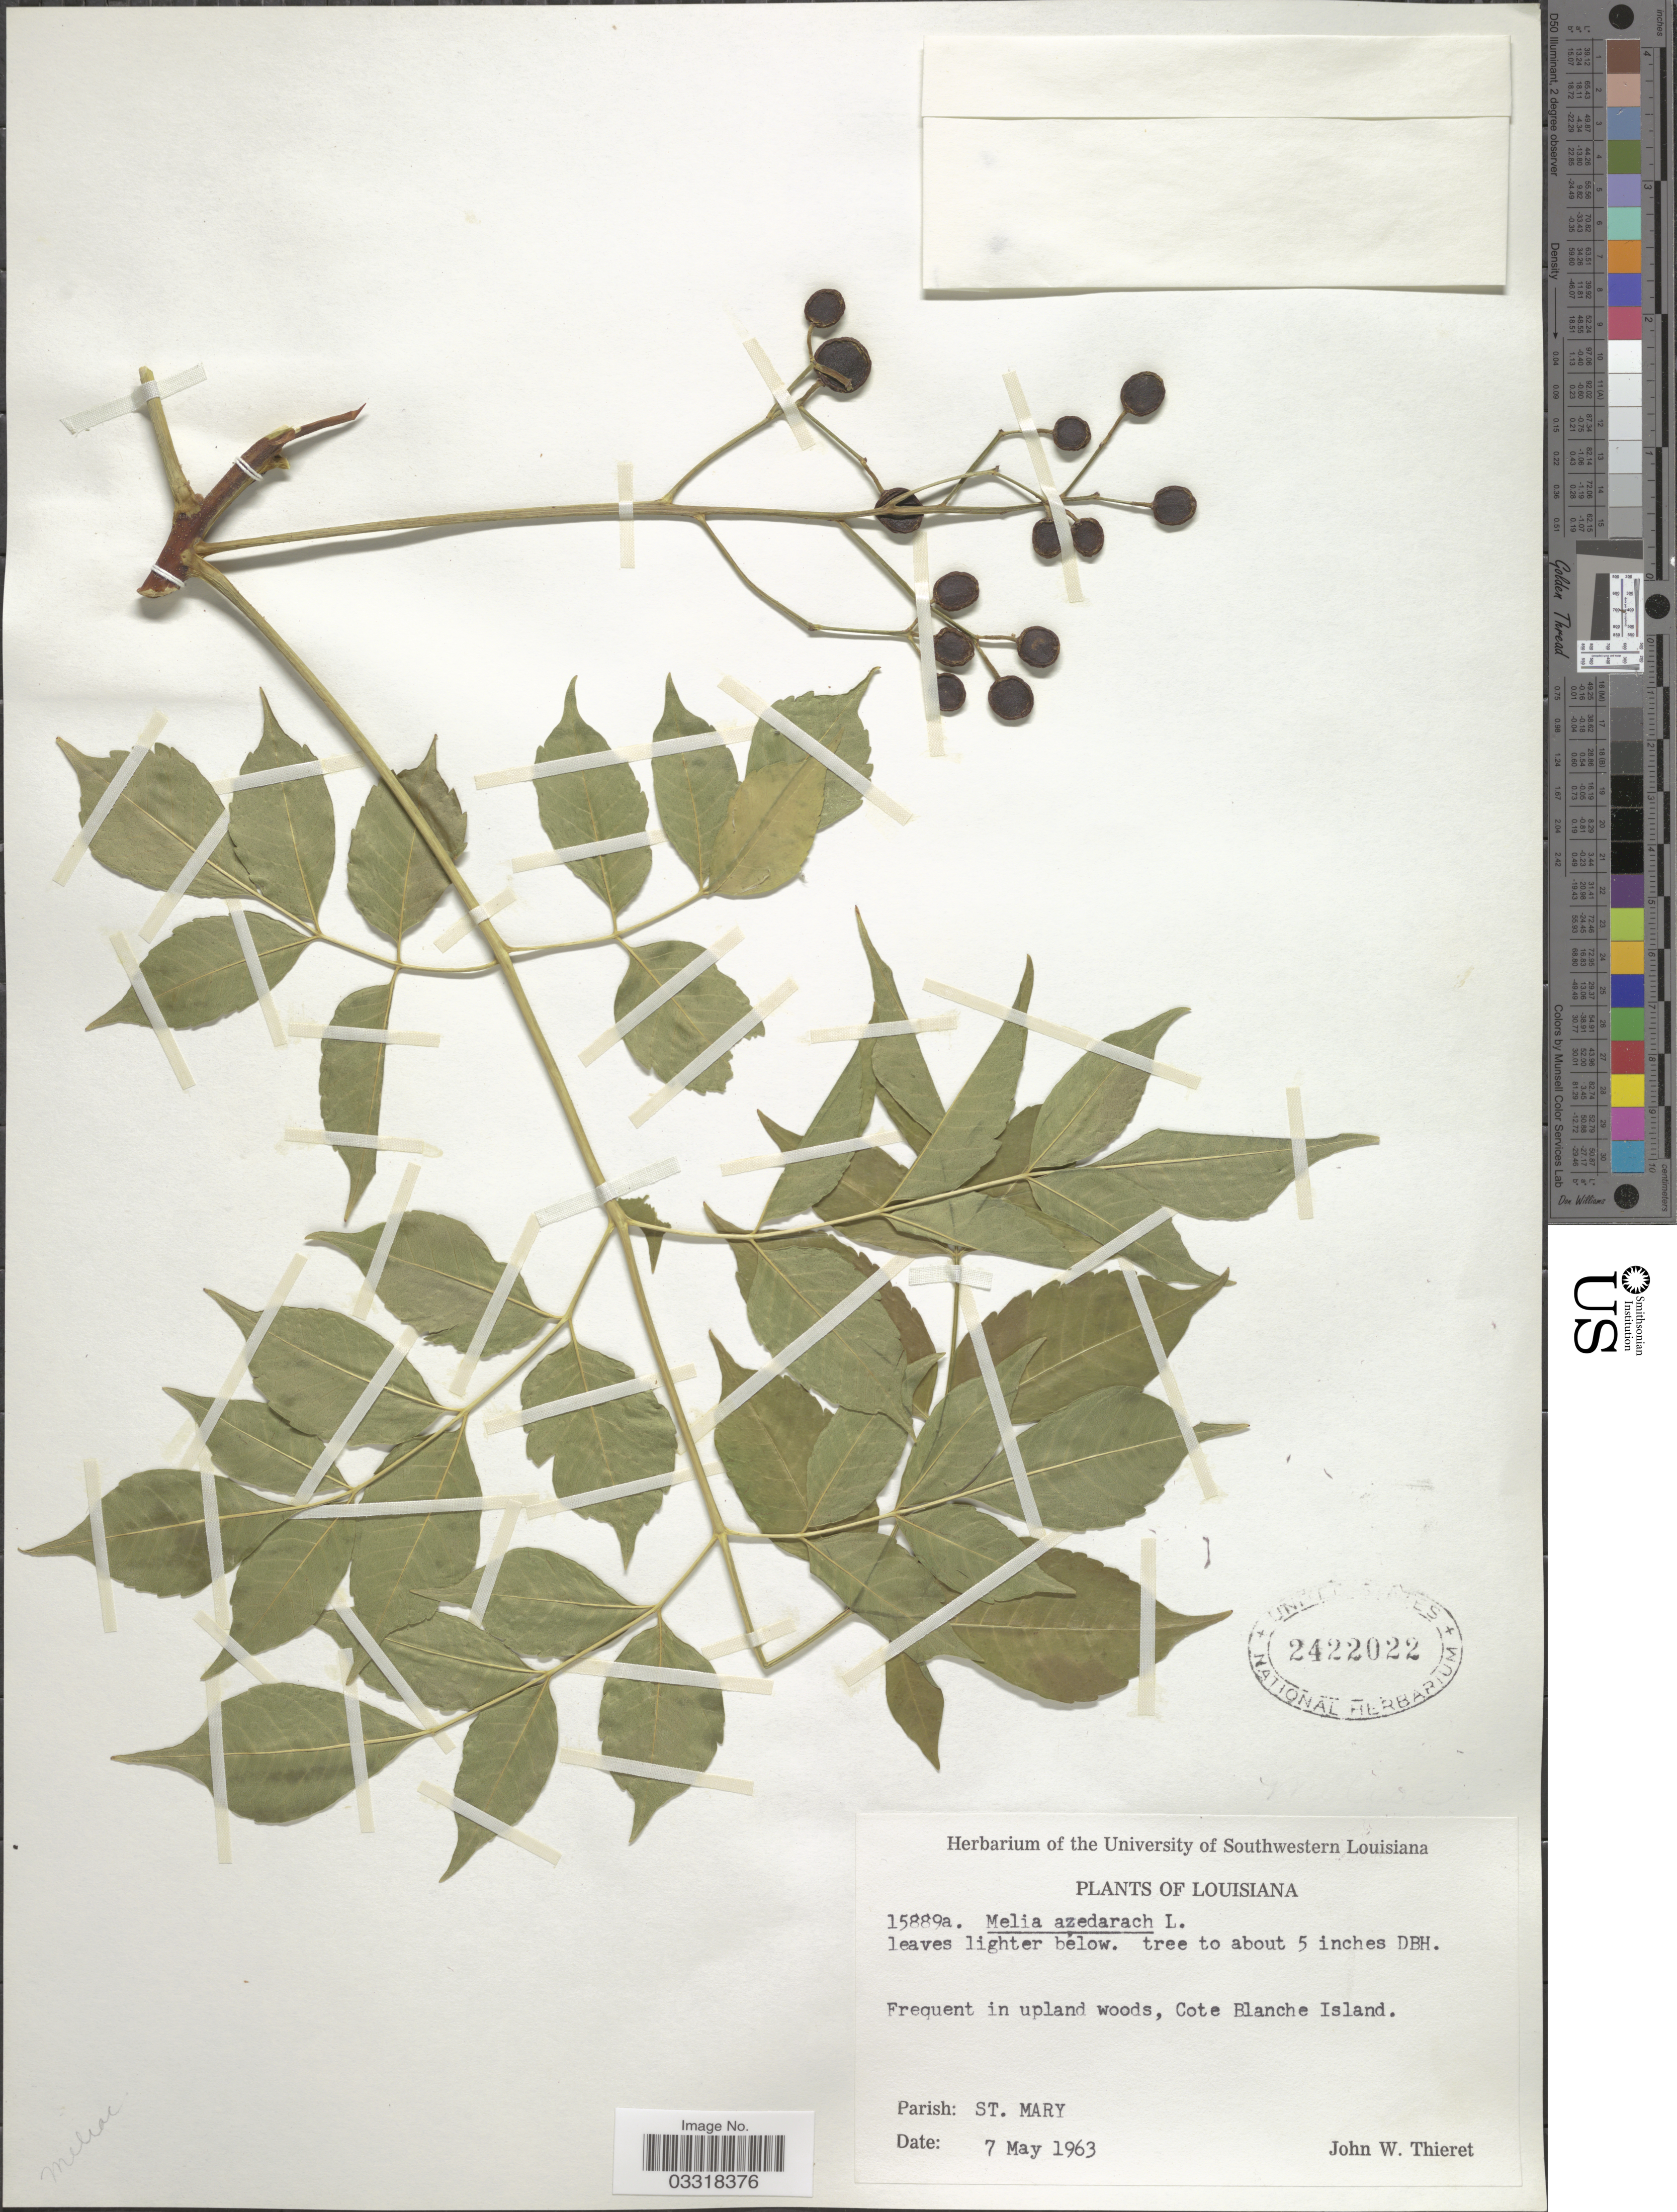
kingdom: Plantae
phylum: Tracheophyta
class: Magnoliopsida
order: Sapindales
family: Meliaceae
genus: Melia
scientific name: Melia azedarach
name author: L.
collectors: J. W. Thieret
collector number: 15889a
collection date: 1963-05-07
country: United States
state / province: Louisiana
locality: Cote Blanche Island. Parish: St. Mary.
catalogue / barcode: US 2422022